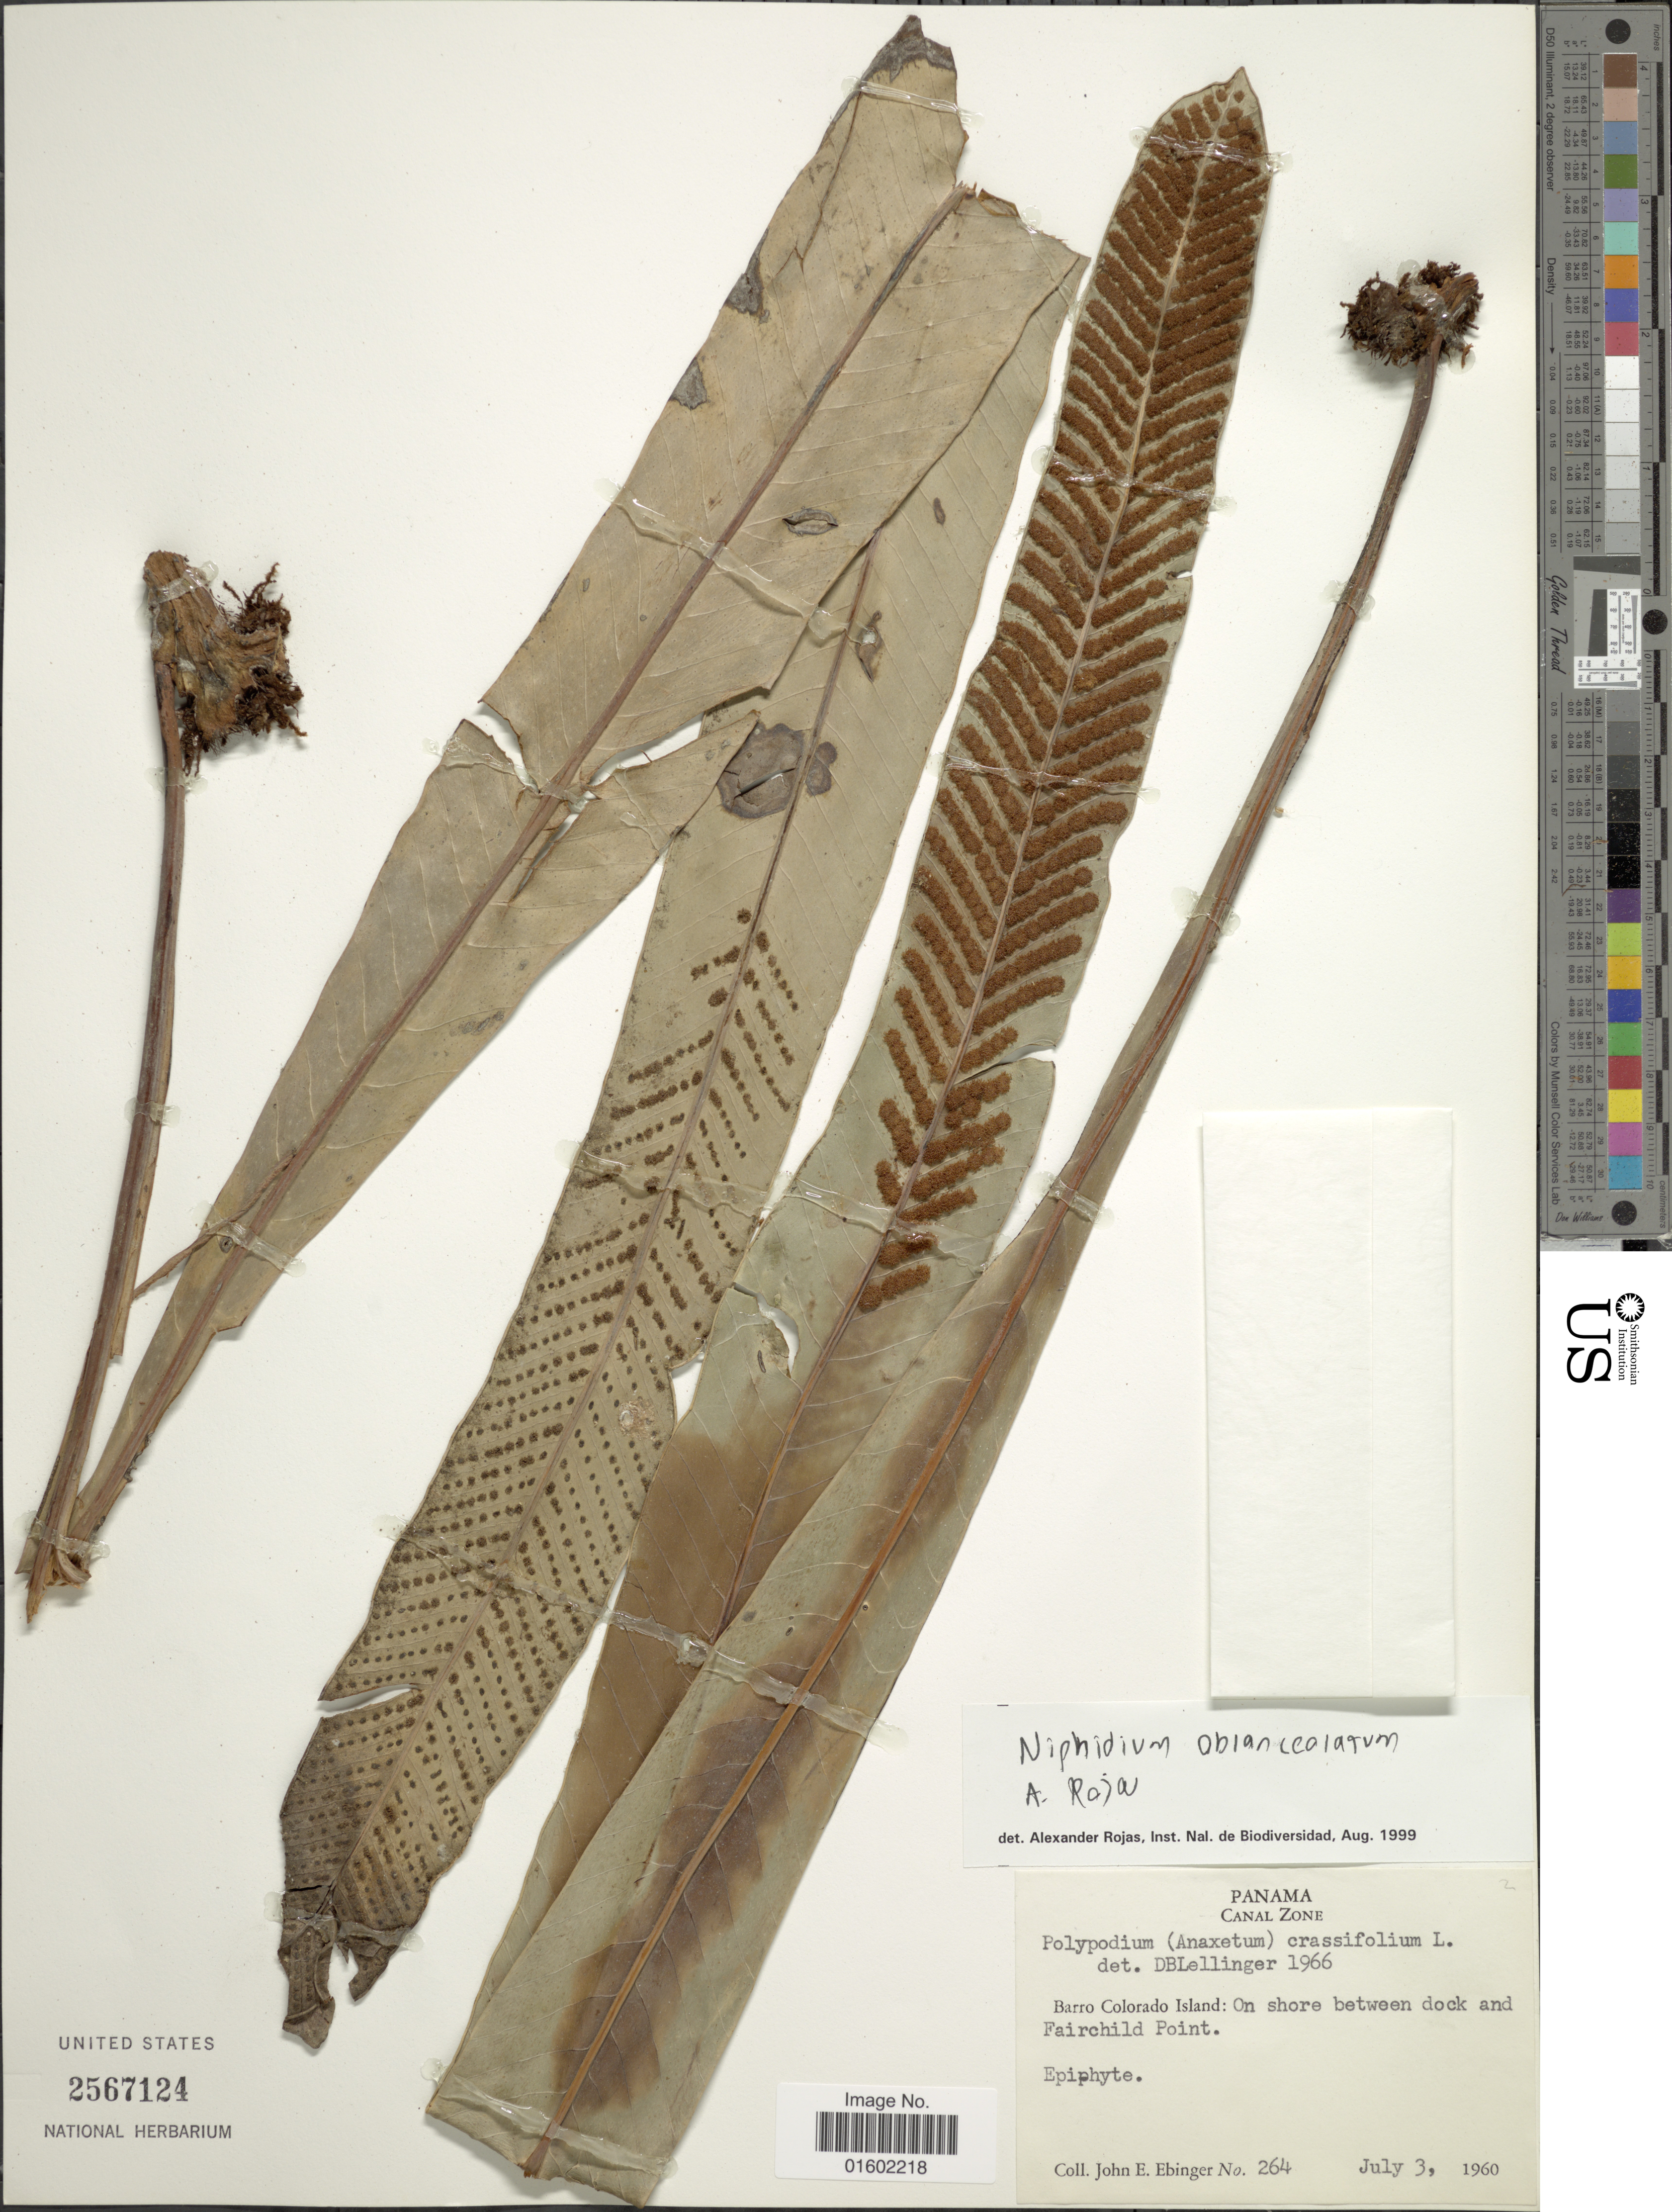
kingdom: Plantae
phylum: Tracheophyta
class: Polypodiopsida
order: Polypodiales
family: Polypodiaceae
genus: Niphidium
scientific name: Niphidium crassifolium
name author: (L.) Lellinger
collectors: J. Ebinger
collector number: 264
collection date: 1960-07-03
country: Panama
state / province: Panamá Oeste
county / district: Canal Zone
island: Barro Colorado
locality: Barro Colorado Islands, Canal Zone, On shore between dock and Fairchild Point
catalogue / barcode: US 2567124